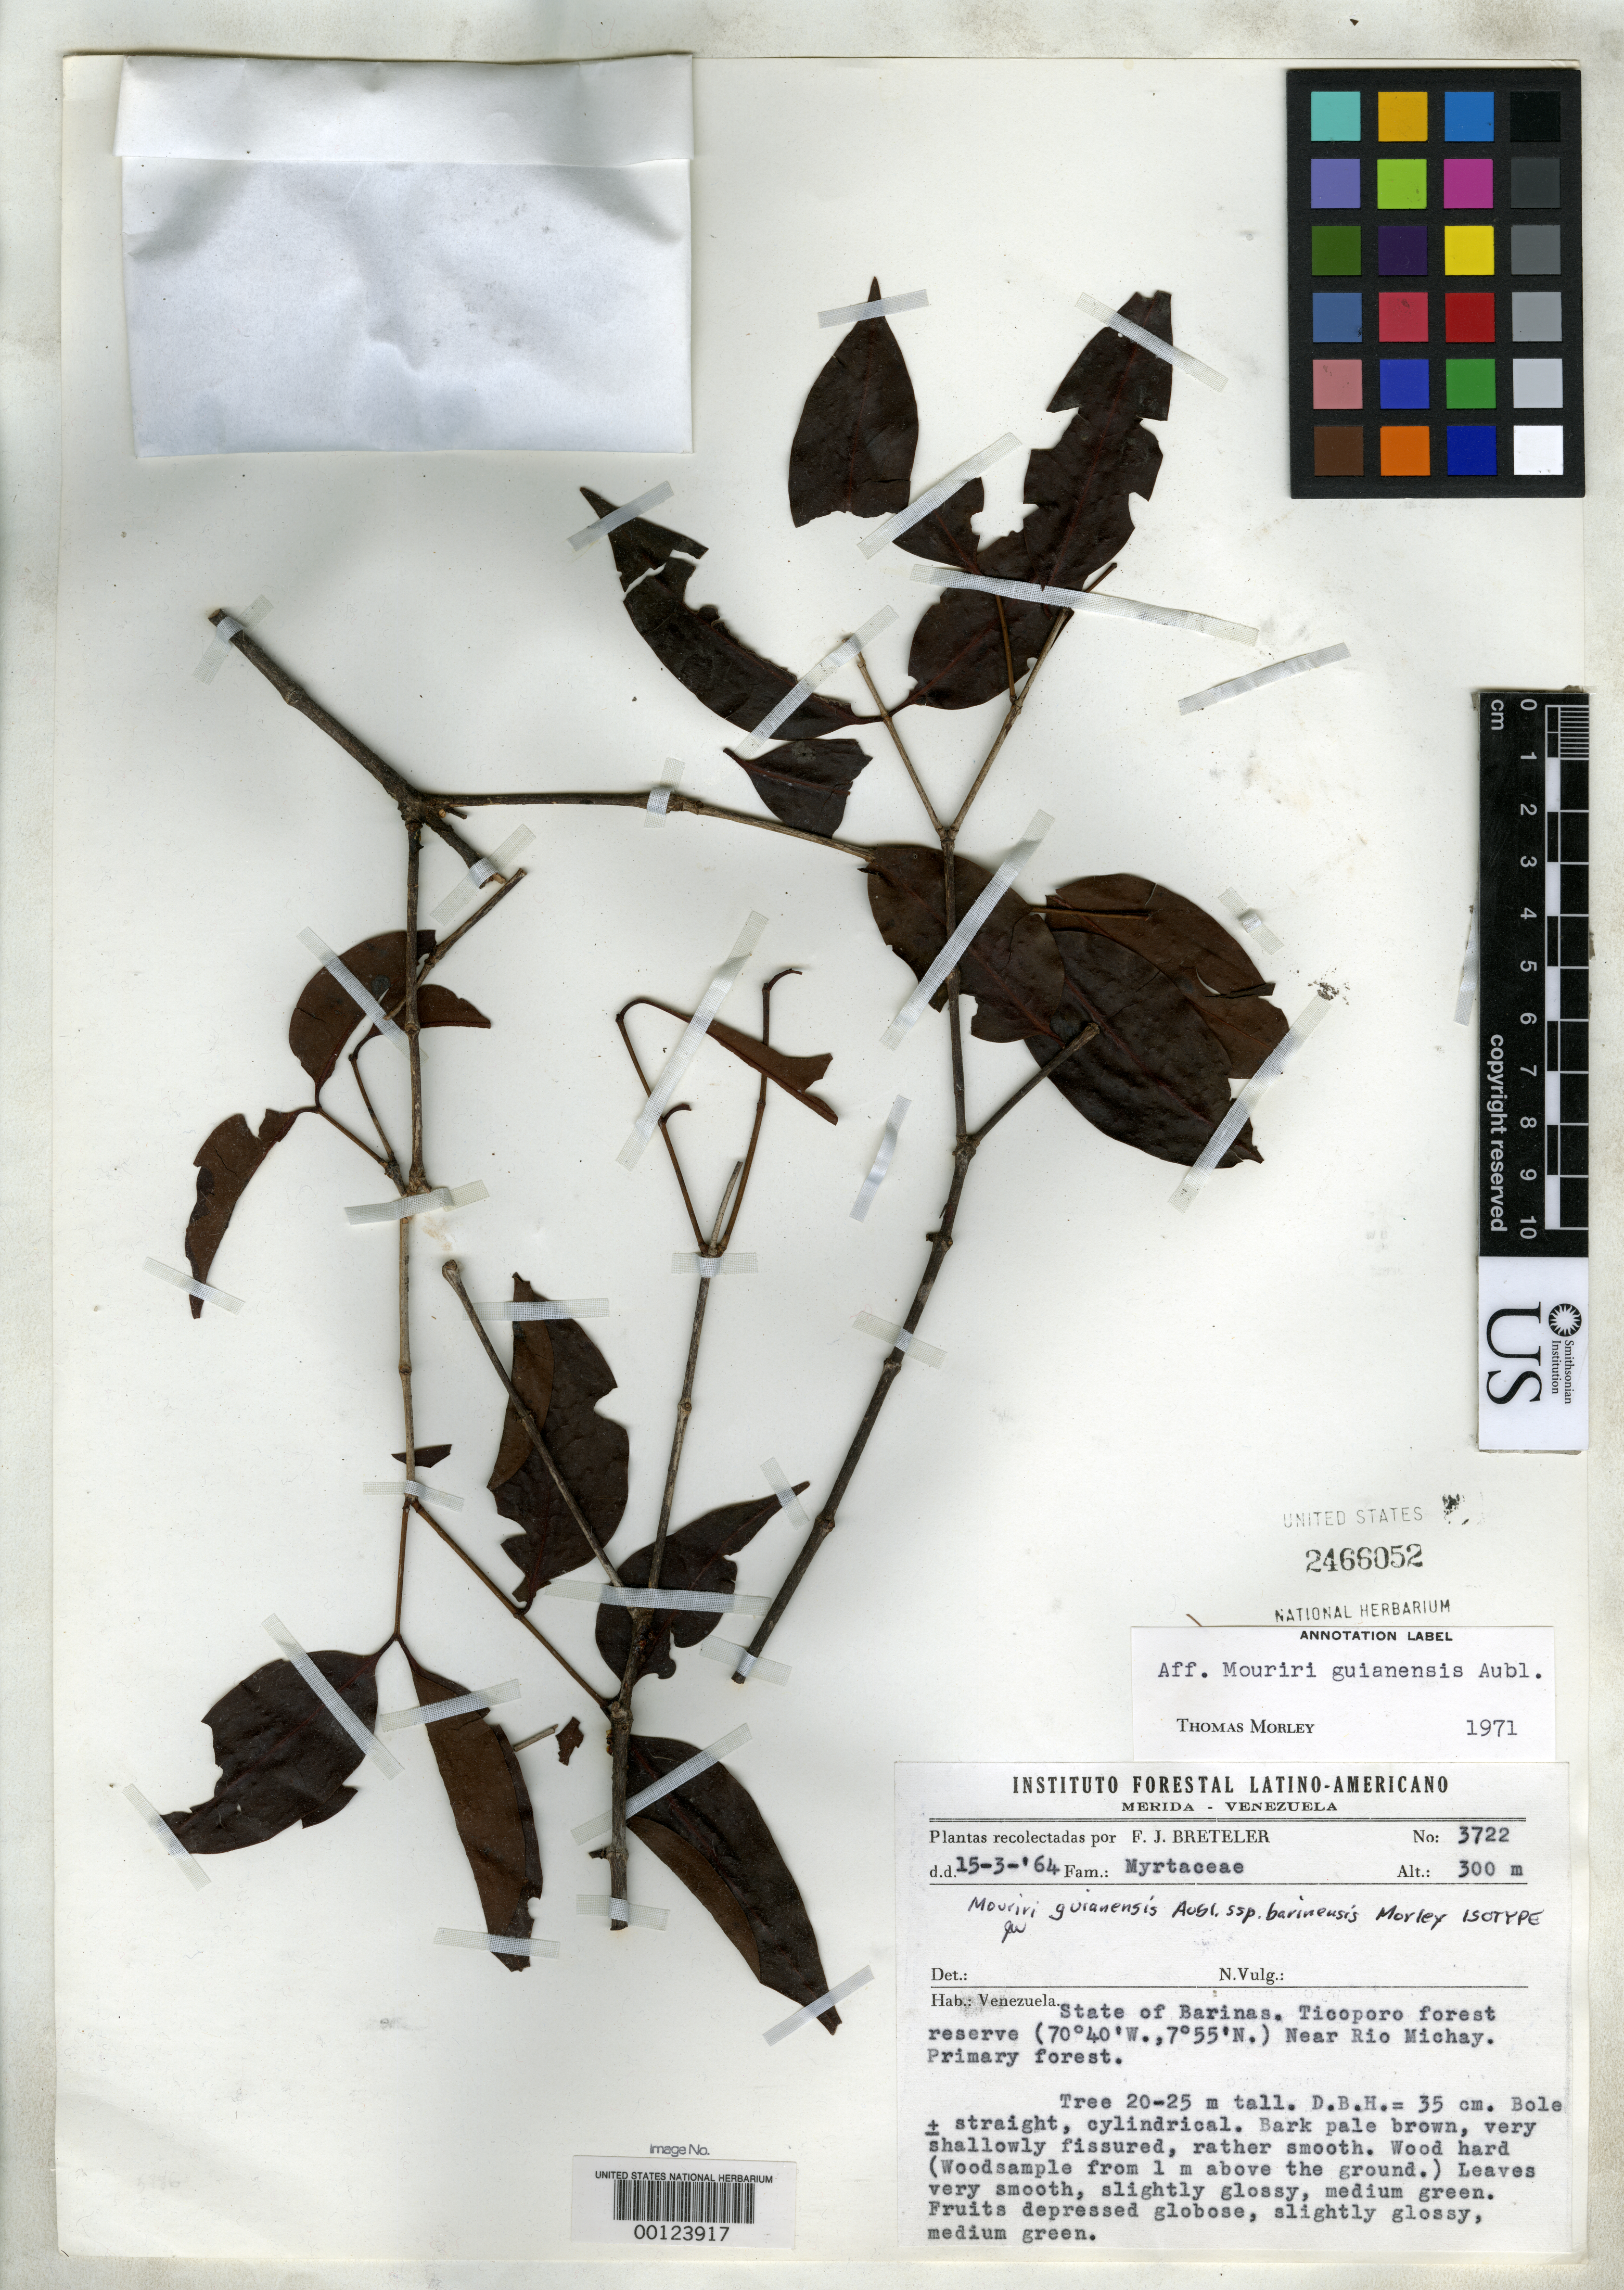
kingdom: Plantae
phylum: Tracheophyta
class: Magnoliopsida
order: Myrtales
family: Melastomataceae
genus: Mouriri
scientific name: Mouriri guianensis subsp. barinensis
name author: Morley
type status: Isotype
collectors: F. J. Breteler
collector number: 3722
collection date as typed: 15 Mar 1964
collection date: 1964-03-15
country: Venezuela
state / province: Barinas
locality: Rio Michay, Ticoporo Forest Reserve.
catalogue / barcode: US 2466052